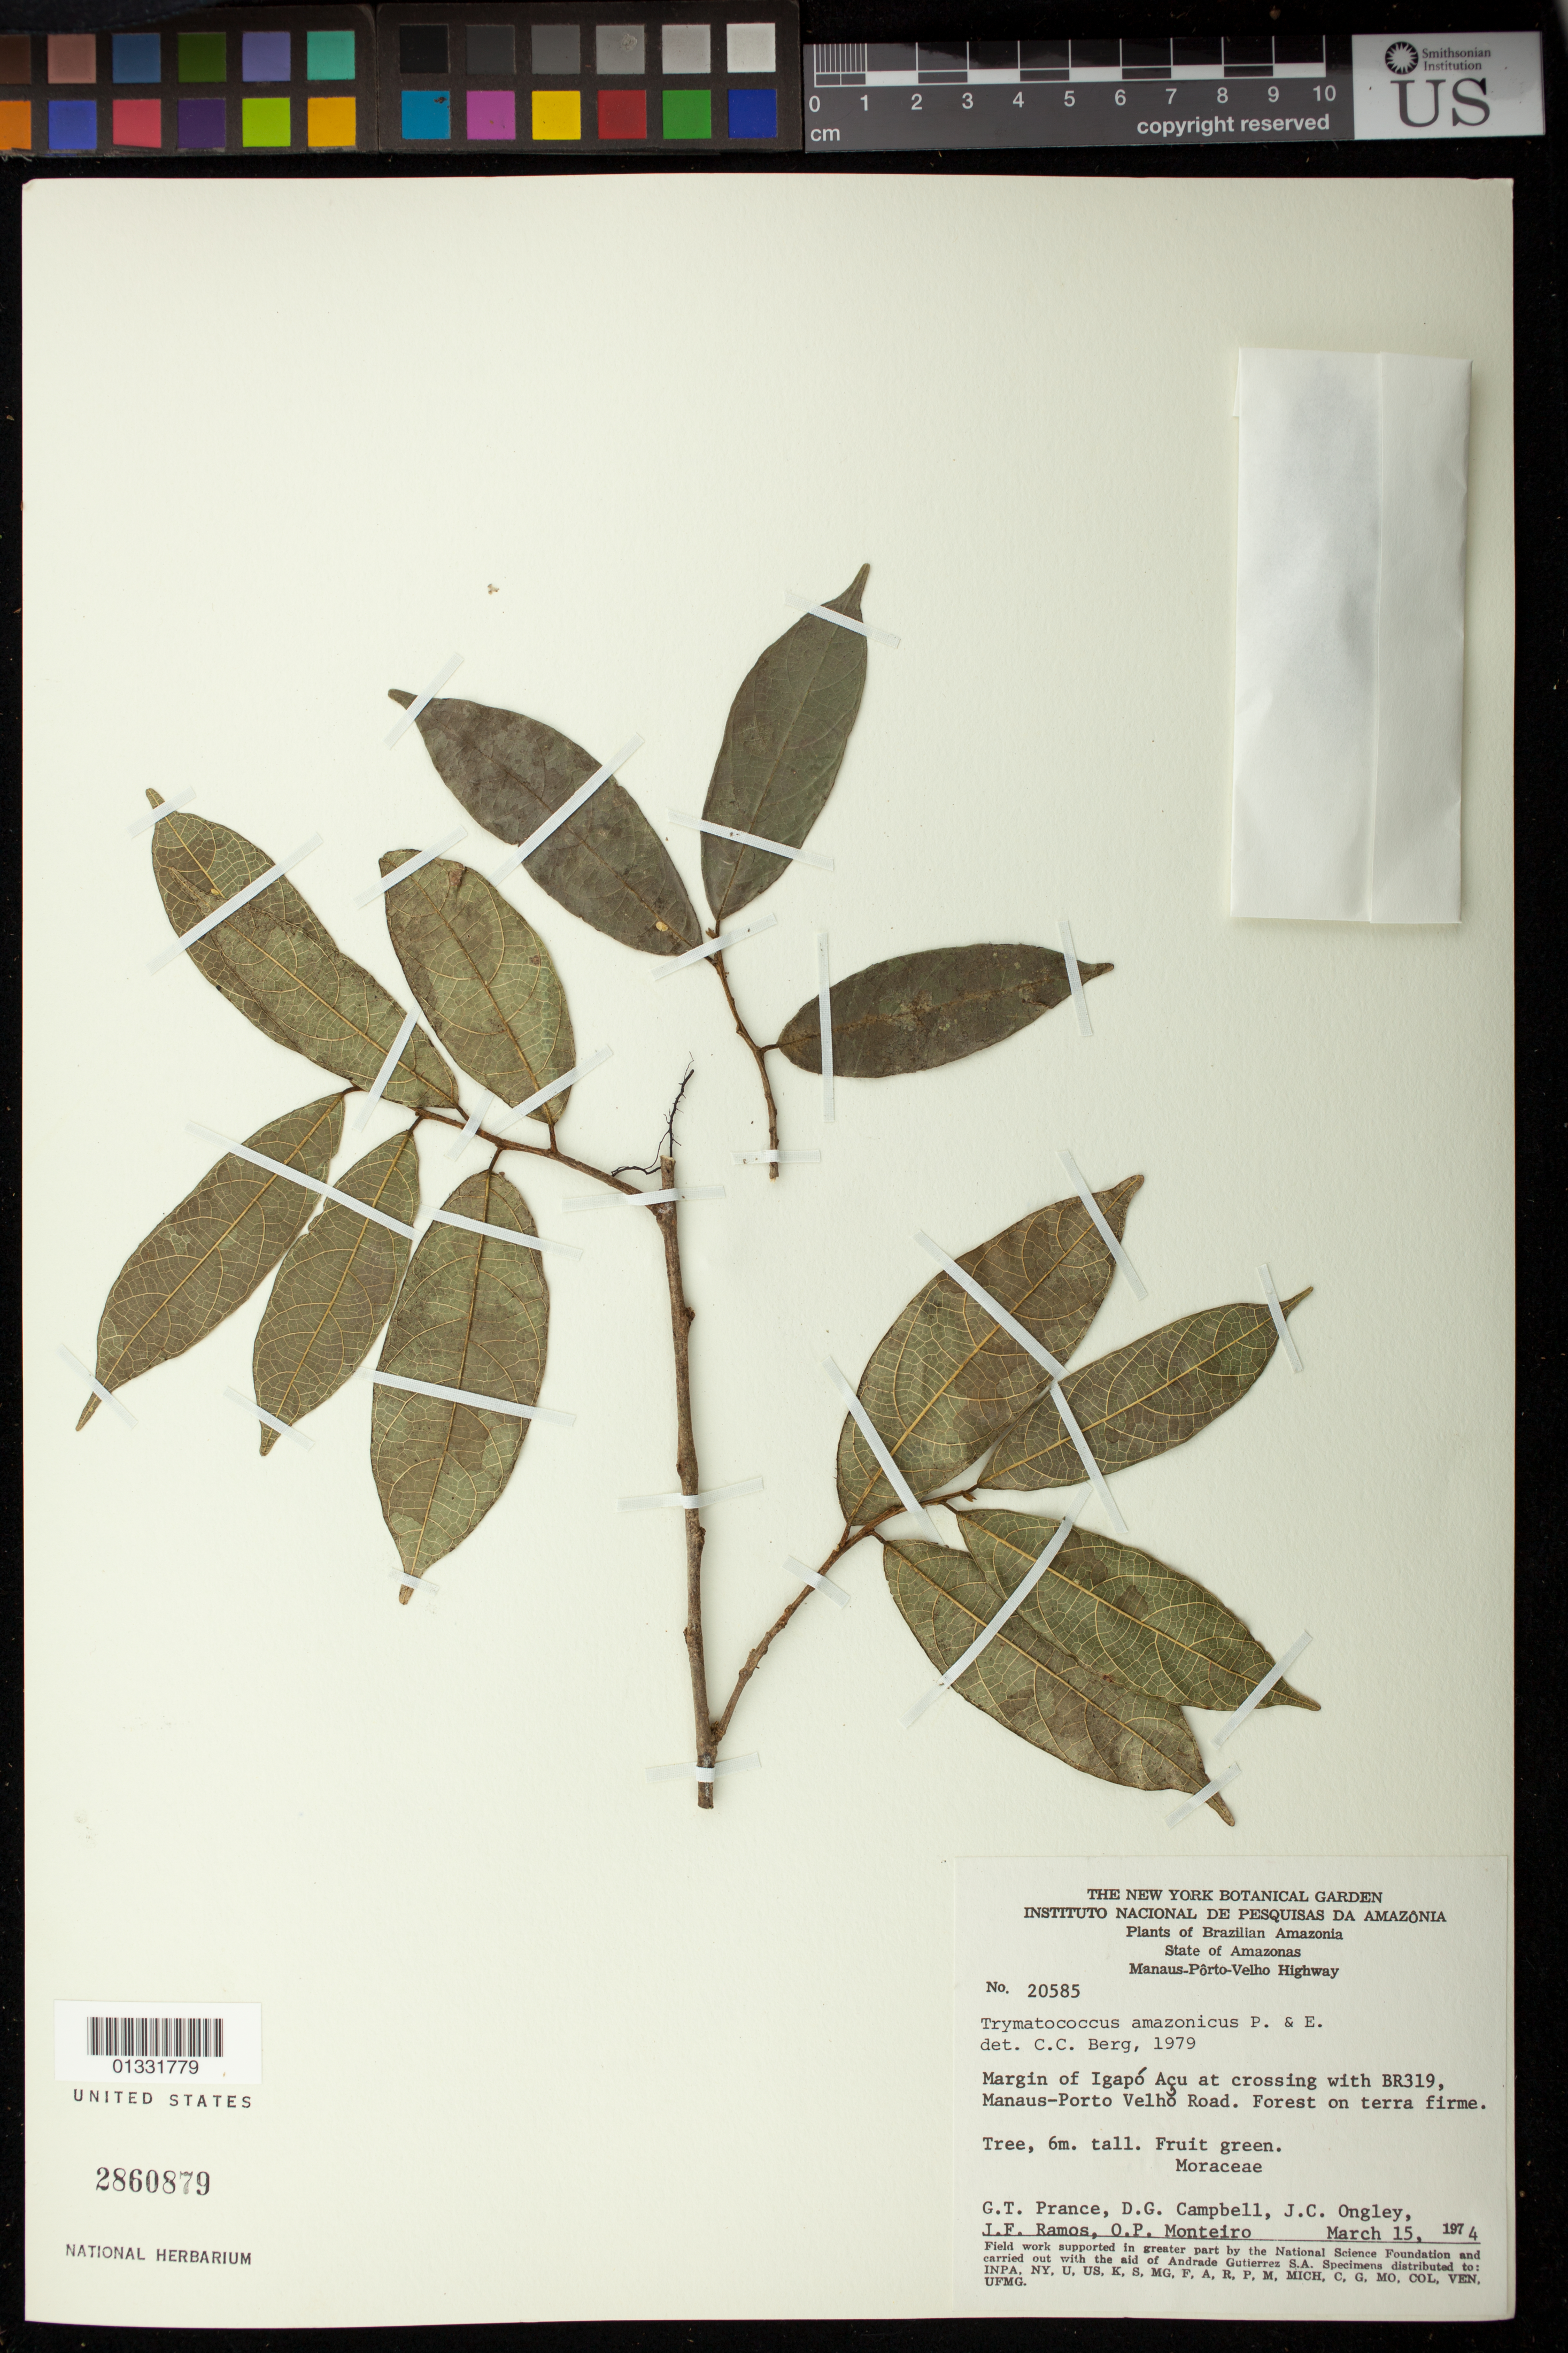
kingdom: Plantae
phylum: Tracheophyta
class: Magnoliopsida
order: Rosales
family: Moraceae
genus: Brosimum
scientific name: Brosimum amazonicum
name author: (Poepp. & Endl.) E. M. Gardner & Zerega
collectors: G. T. Prance, D. G. Campbell, J. C. Ongley & J. F. Ramos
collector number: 20585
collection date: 1974-03-15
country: Brazil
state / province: Amazonas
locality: Manaus-Pôrto-Velho Highway. Margin of Igapó Açu at crossing with BR319, Manaus-Porto Velho Road.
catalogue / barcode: US 2860879